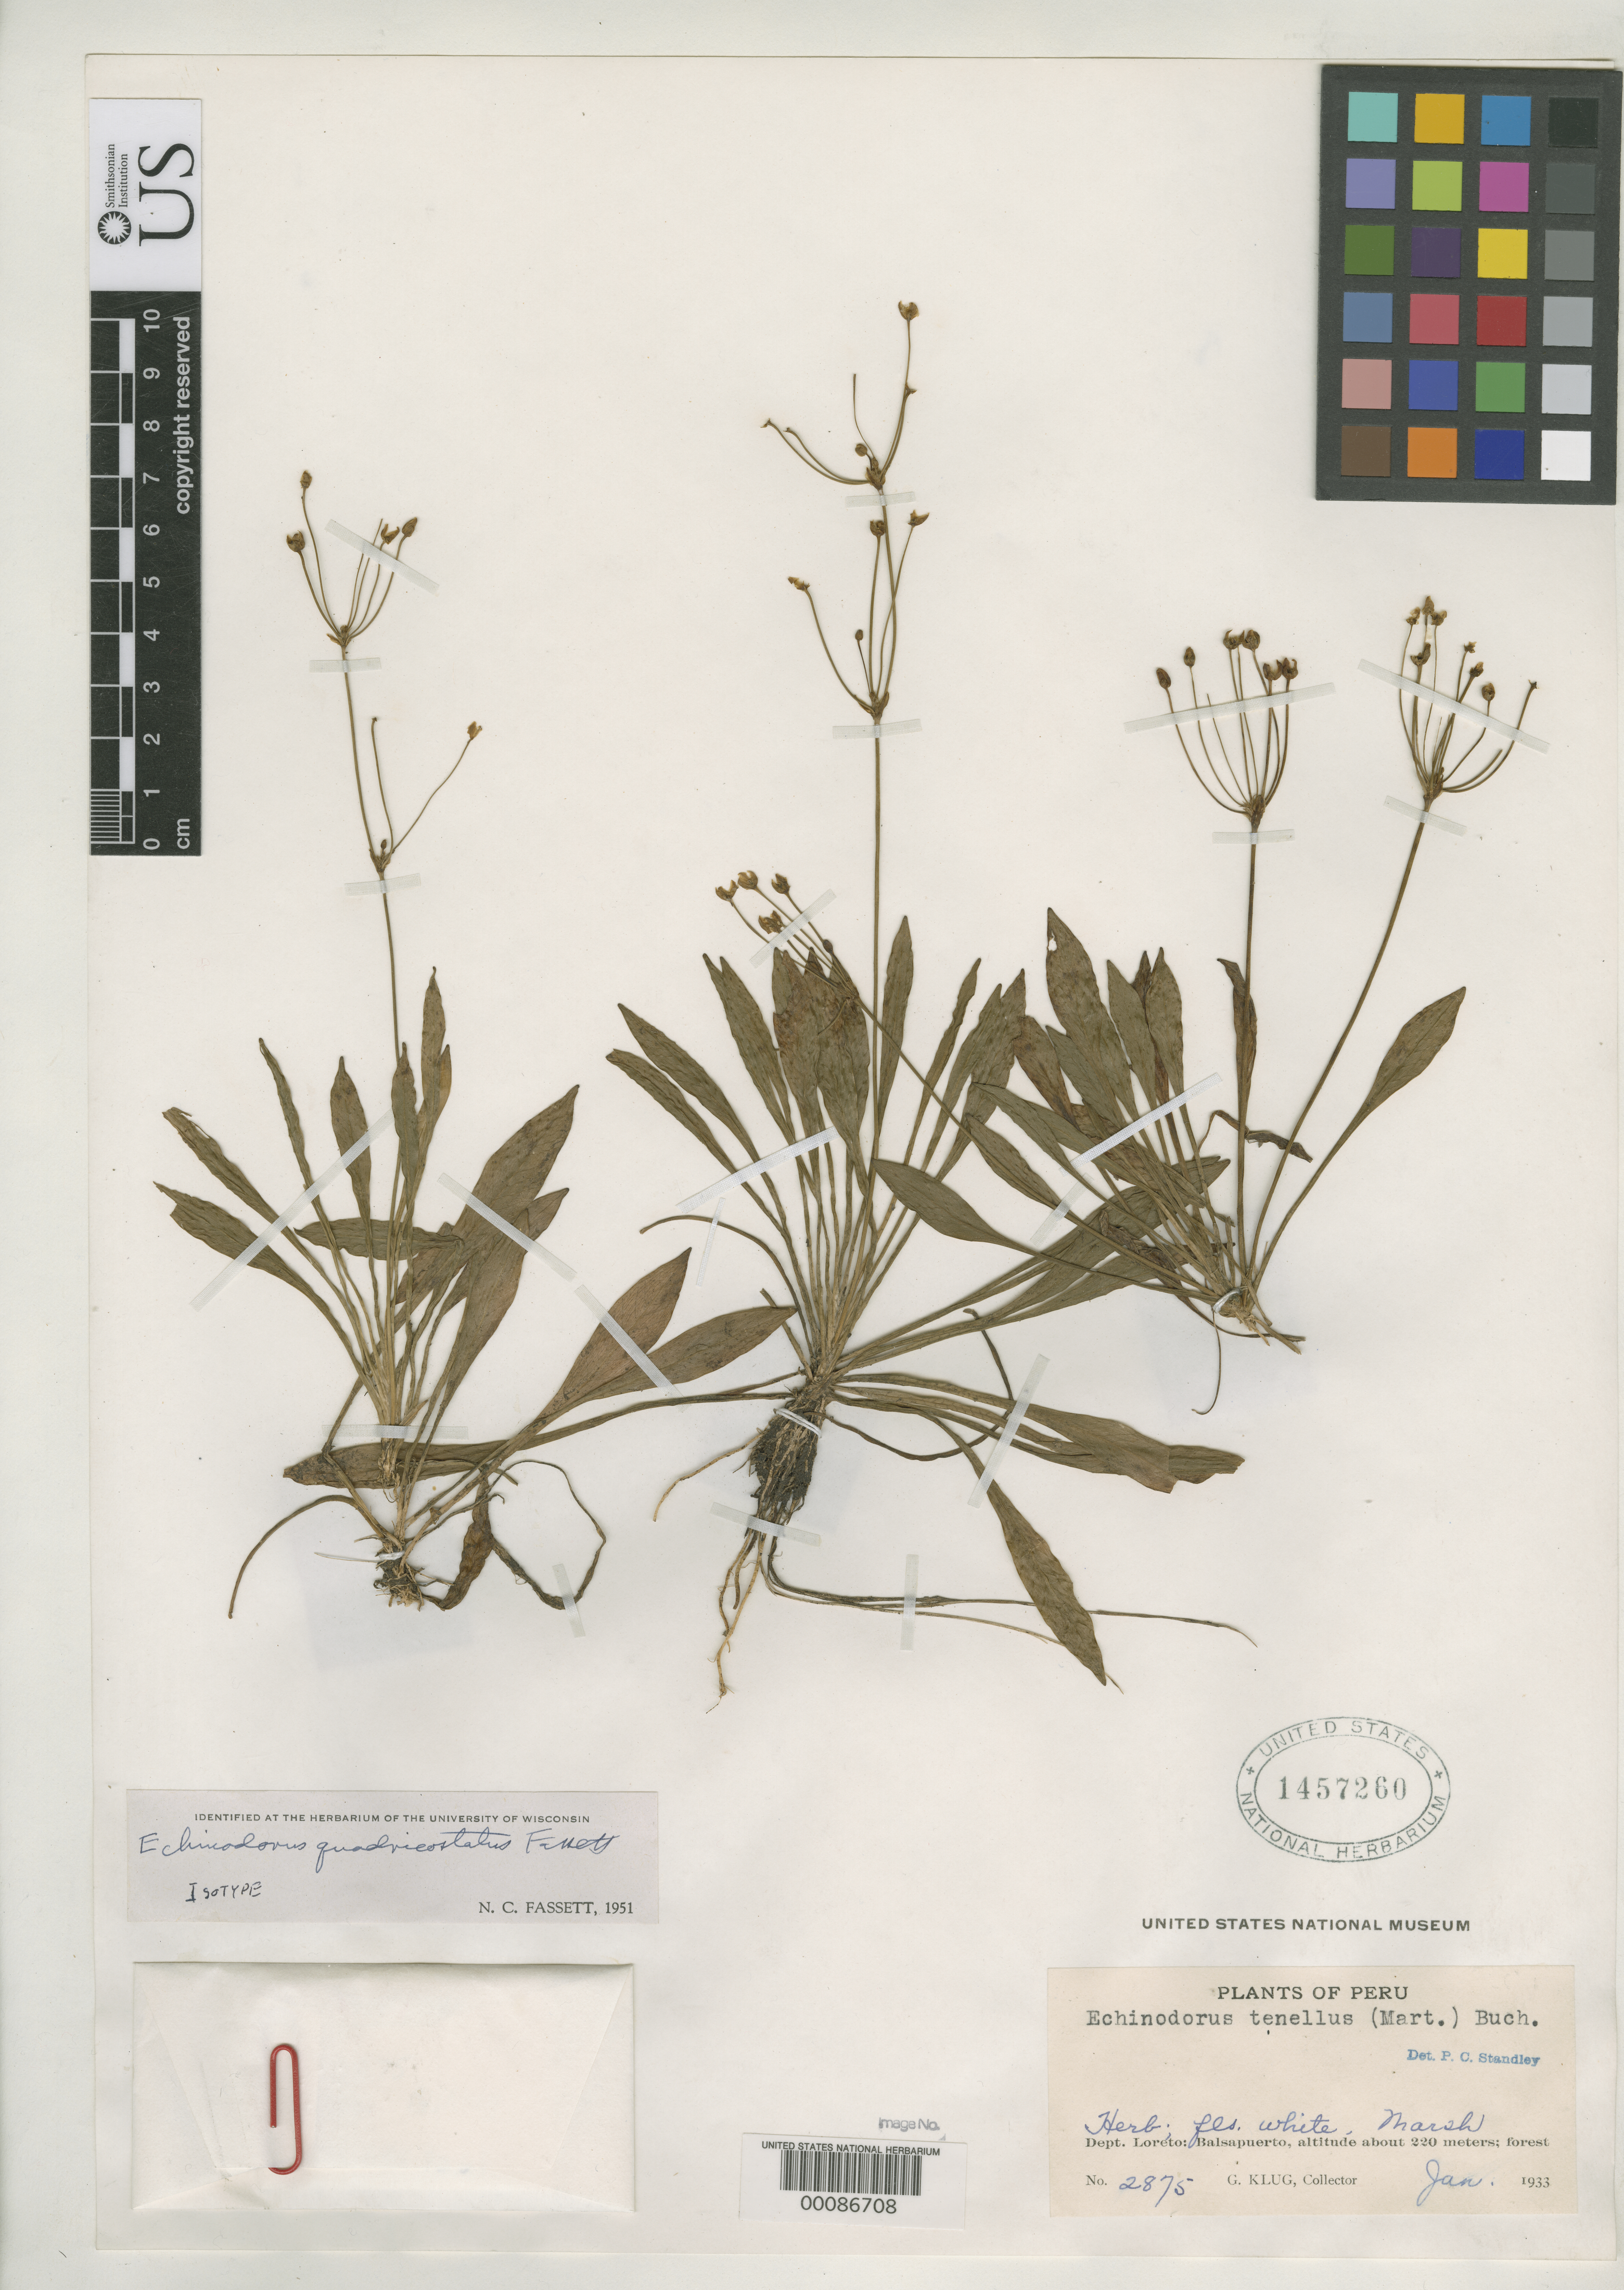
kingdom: Plantae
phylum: Tracheophyta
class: Liliopsida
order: Alismatales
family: Alismataceae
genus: Echinodorus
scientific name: Echinodorus quadricostatus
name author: Fassett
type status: Isotype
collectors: G. Klug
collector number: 2875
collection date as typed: Jun 1933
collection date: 1933-06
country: Peru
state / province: Loreto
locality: Balsapuerto.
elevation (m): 220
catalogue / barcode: US 1457260